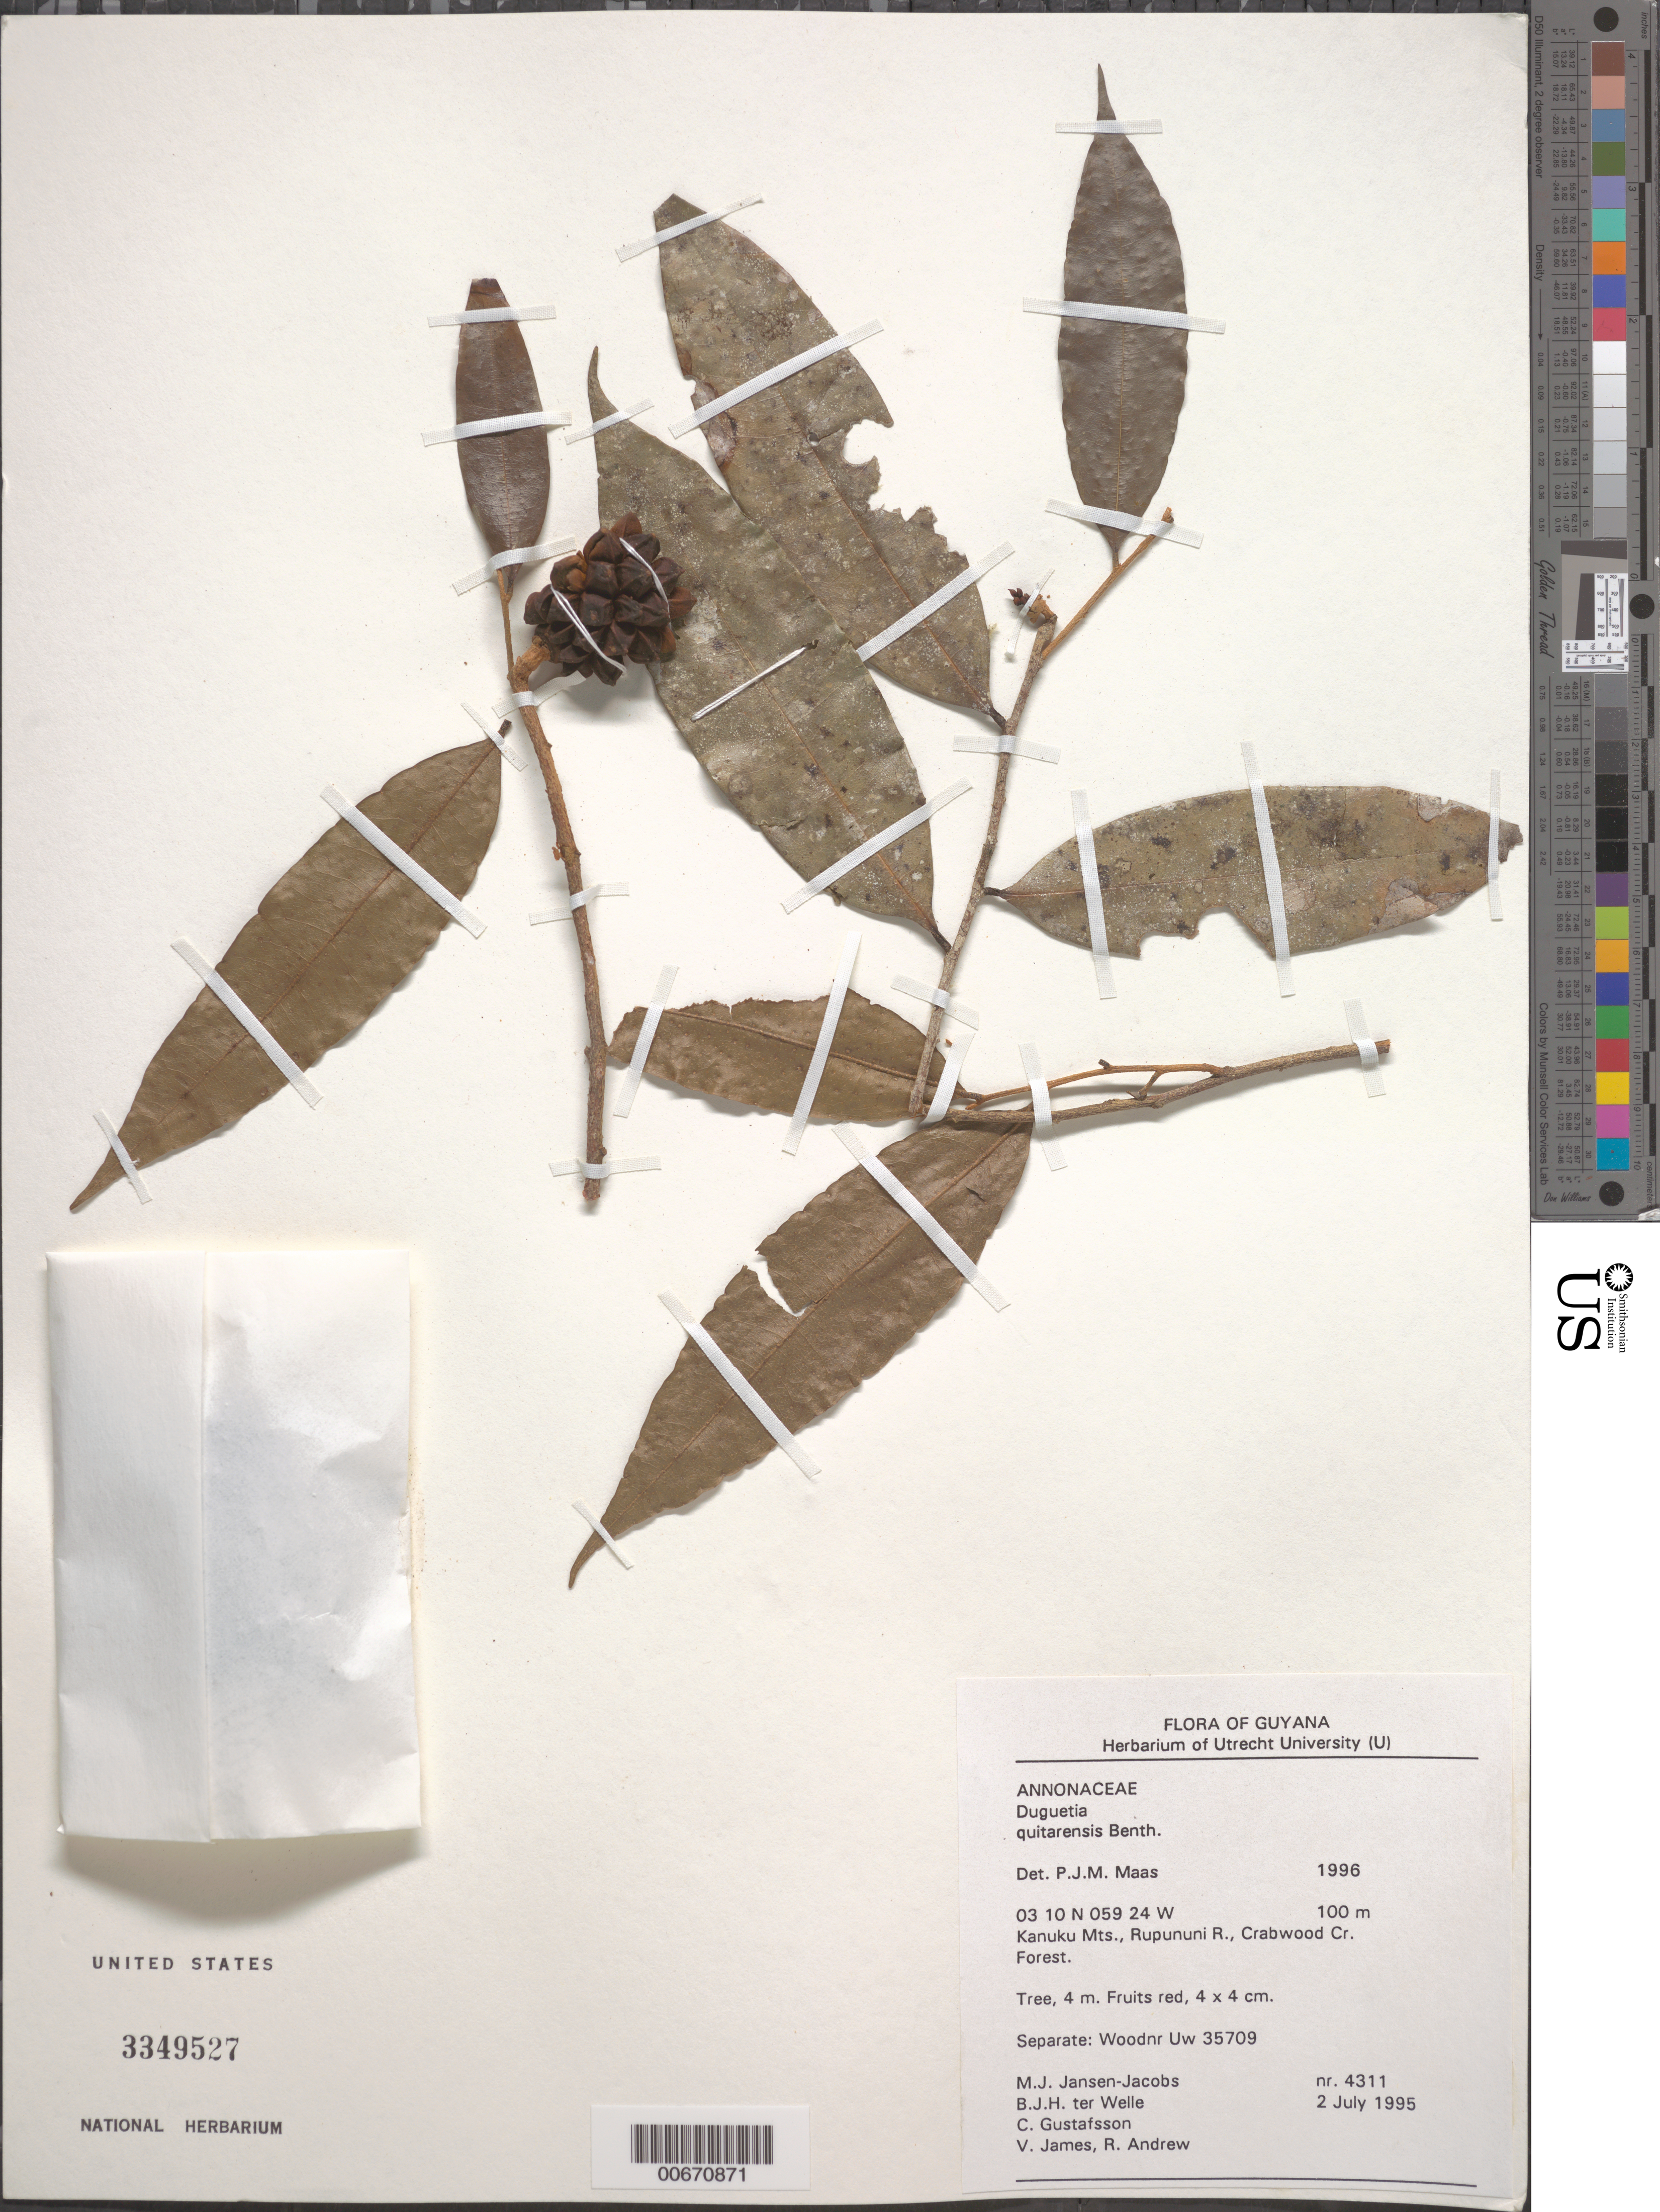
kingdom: Plantae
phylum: Tracheophyta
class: Magnoliopsida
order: Magnoliales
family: Annonaceae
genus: Duguetia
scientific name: Duguetia quitarensis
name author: Benth.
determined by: Maas, Paul J. M.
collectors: M. J. Jansen-Jacobs, B. Welle, C. G. Gustafsson, V. James & R. Andrew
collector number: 4311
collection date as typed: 2-Jul-95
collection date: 1995-07-02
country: Guyana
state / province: U. Takutu-U. Essequibo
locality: Crabwood Creek, Rupununi River, Kanuku Mts.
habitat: Forest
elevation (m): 100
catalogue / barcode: US 3349527